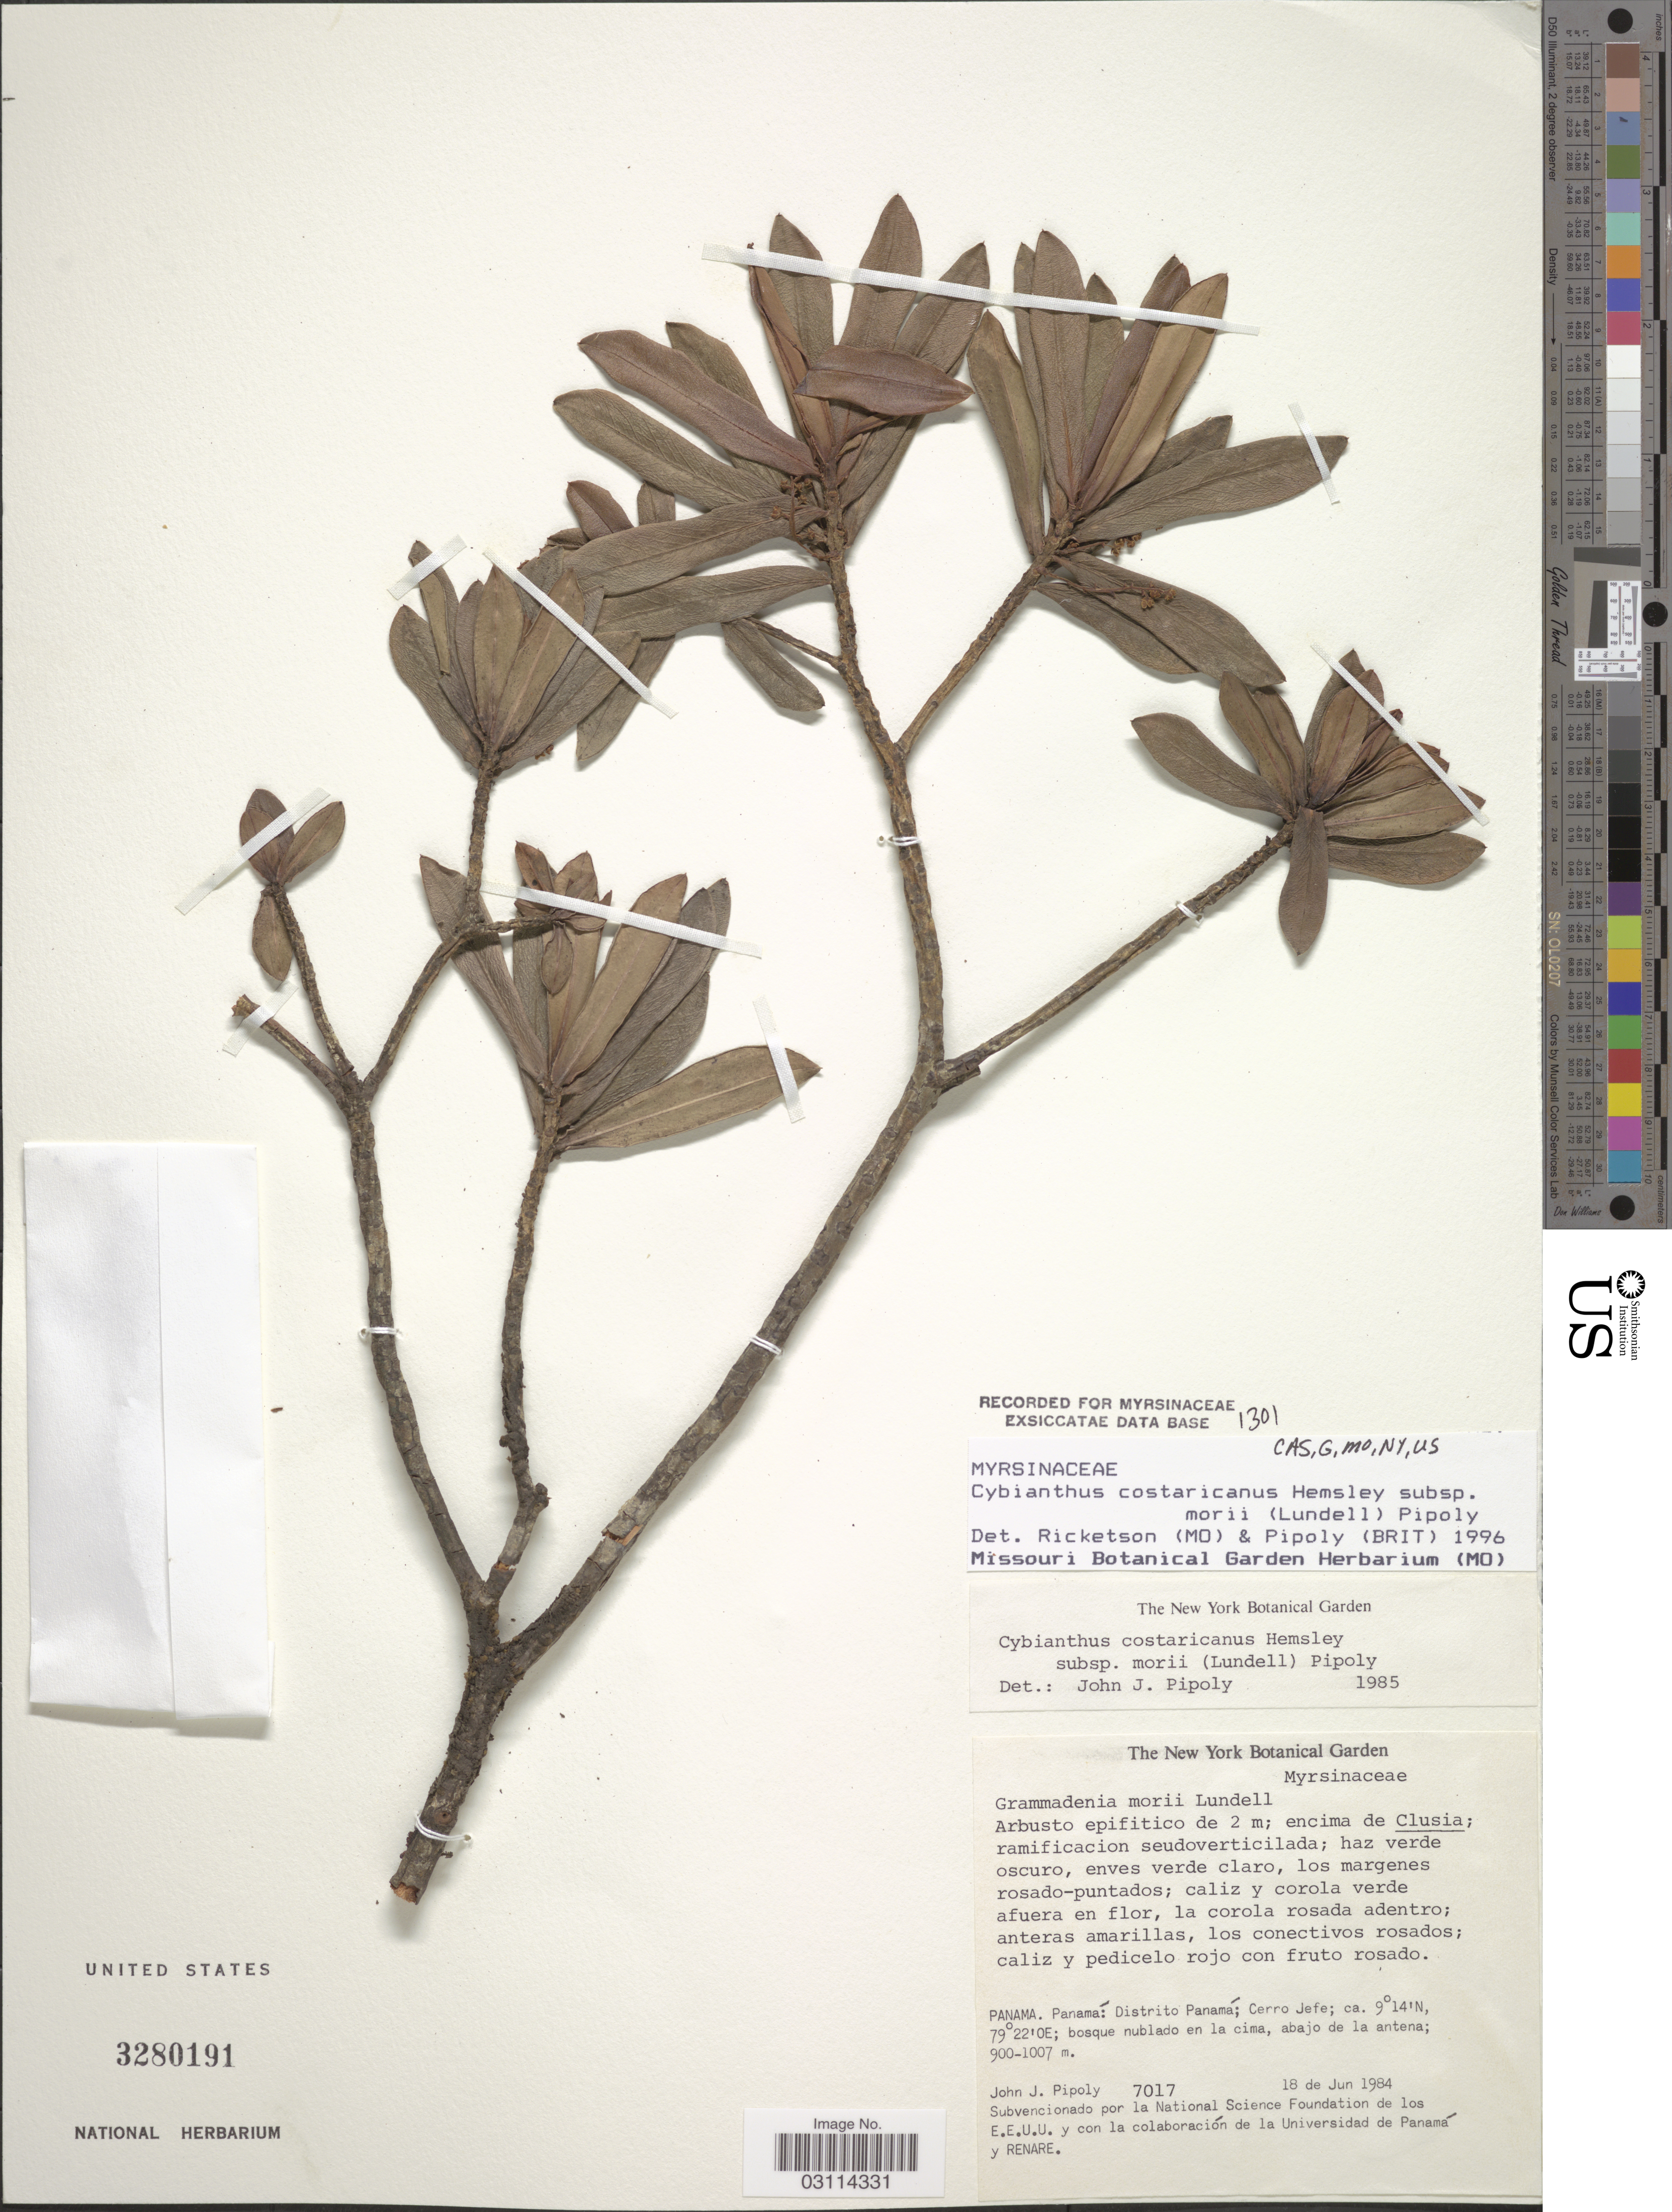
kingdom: Plantae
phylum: Tracheophyta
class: Magnoliopsida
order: Ericales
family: Primulaceae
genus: Cybianthus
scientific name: Cybianthus costaricanus subsp. morii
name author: (Lundell) Pipoly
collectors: J. J. Pipoly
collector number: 7017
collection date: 1984-06-18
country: Panama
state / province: Panamá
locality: Distrito Panamá; Cerro Jefe; bosque nublado en la cima, abajo de la antena.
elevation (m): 900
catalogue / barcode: US 3280191